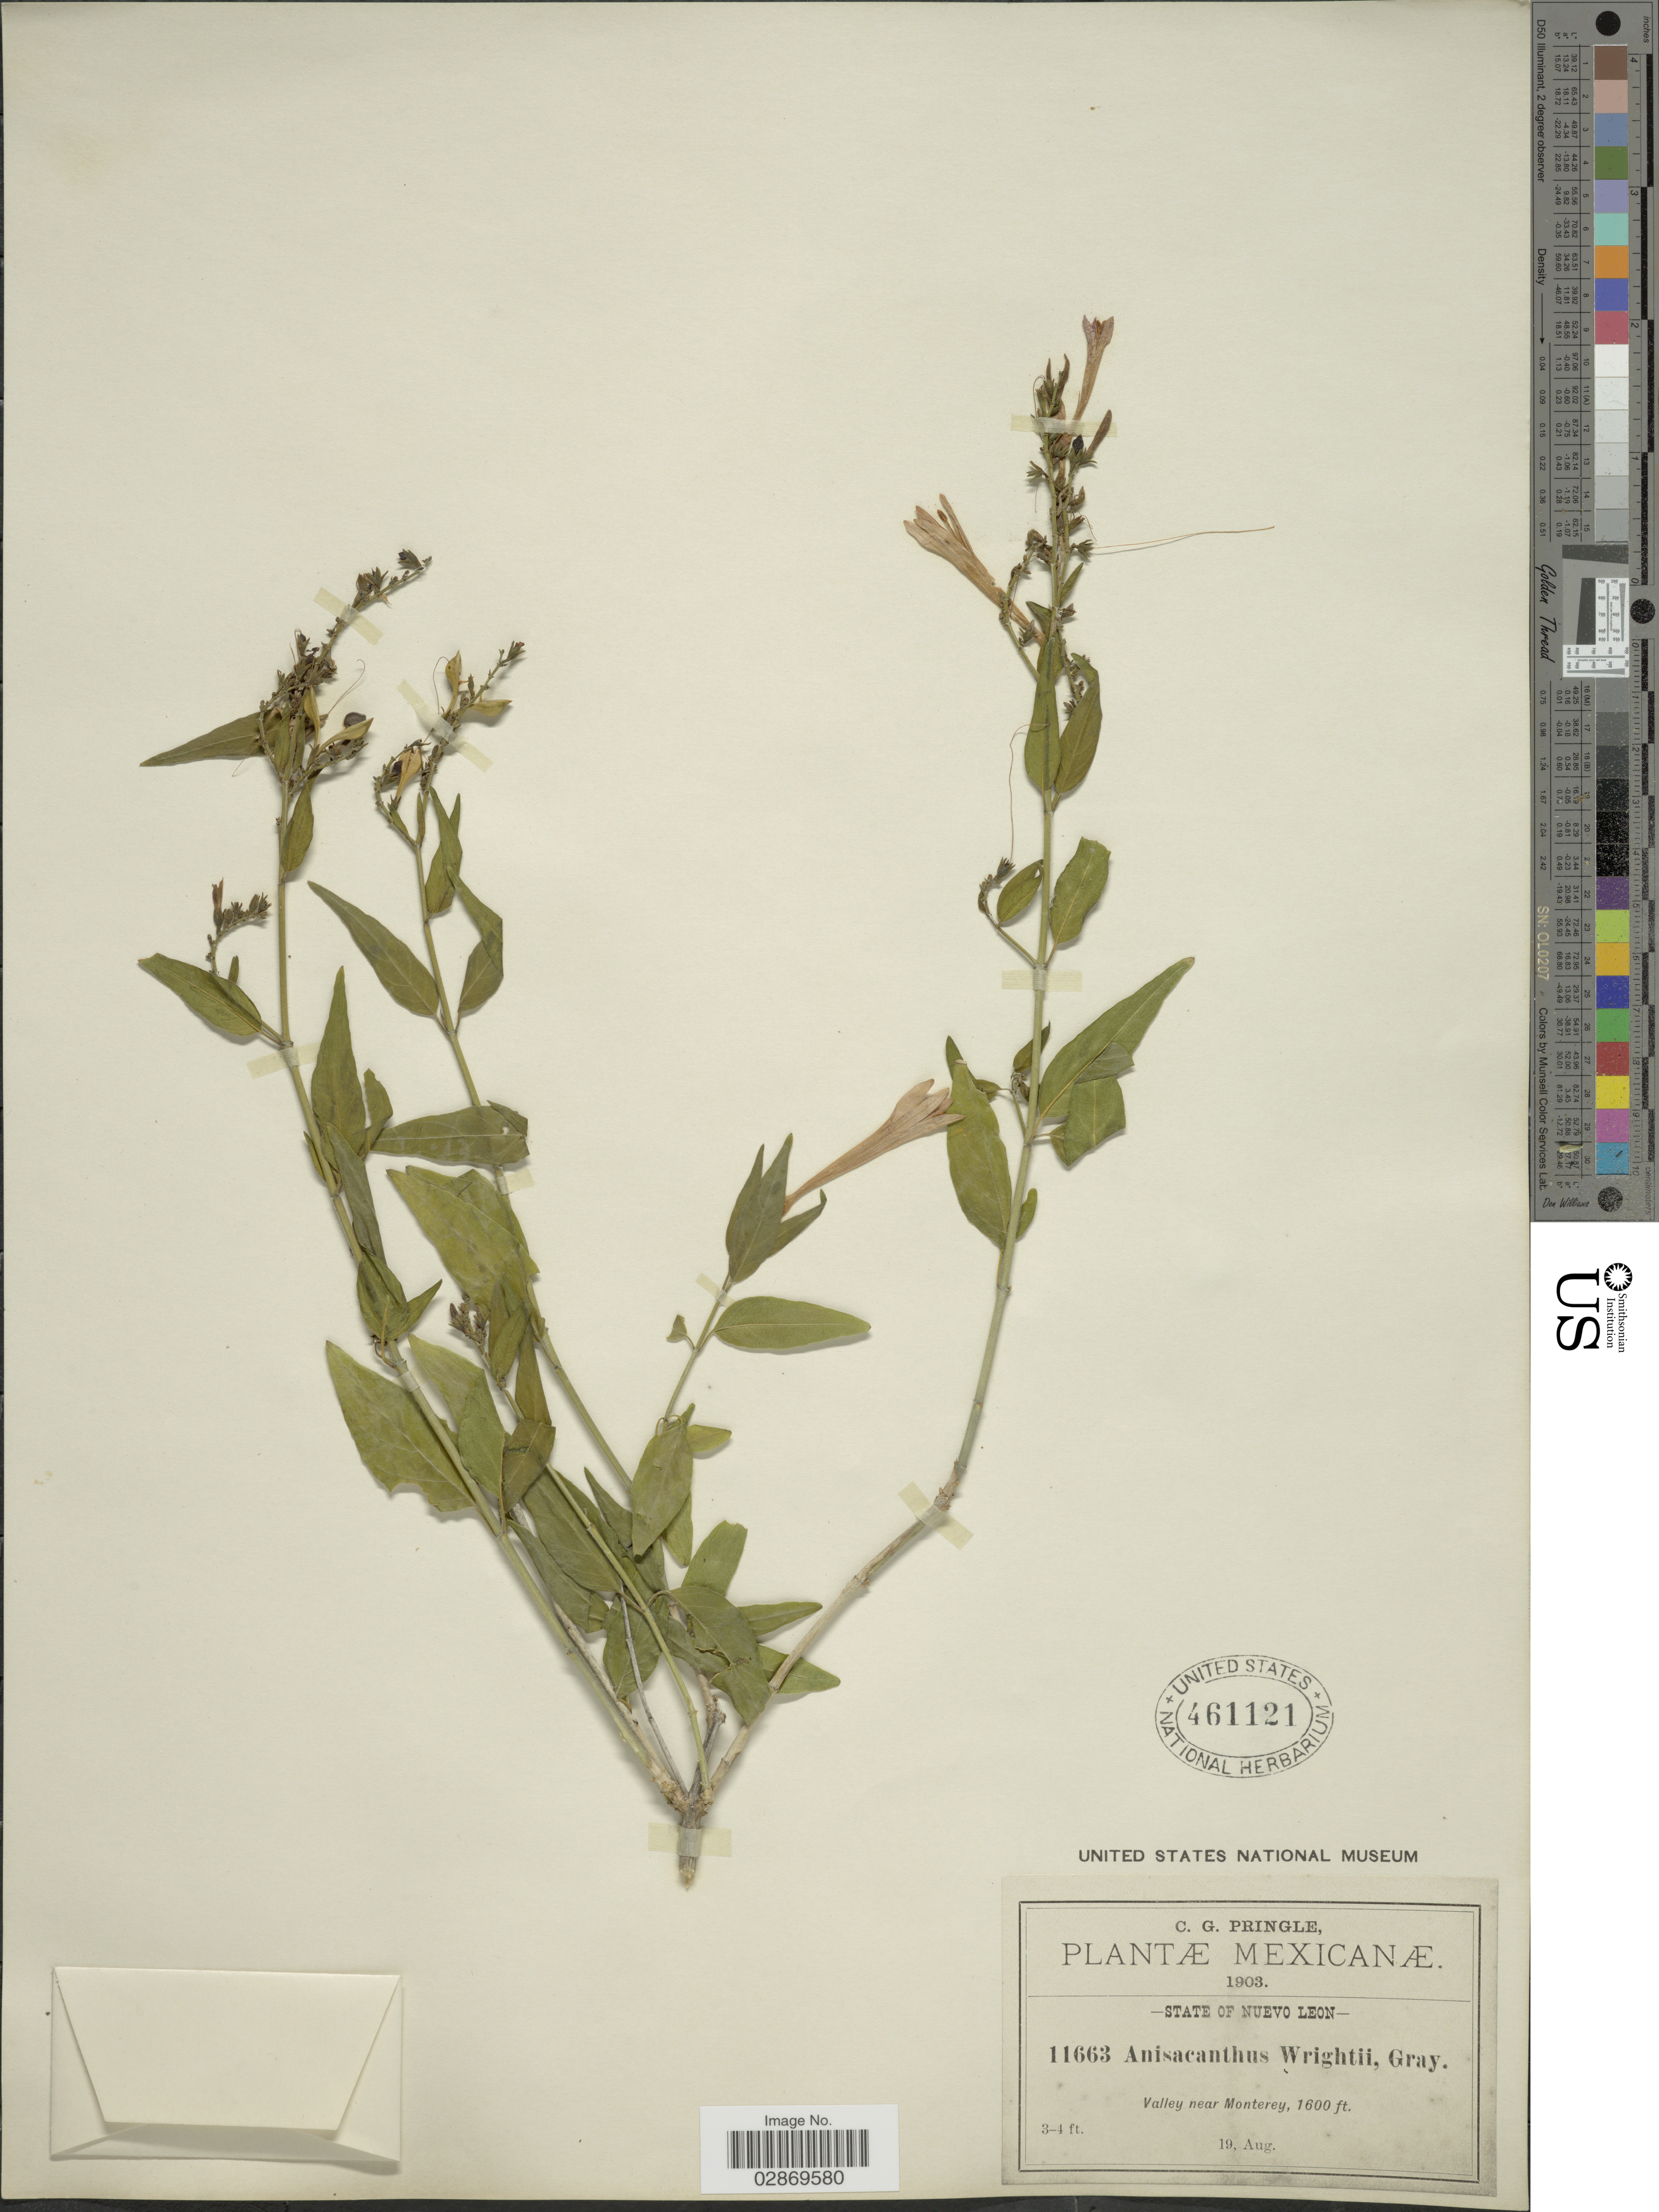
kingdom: Plantae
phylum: Tracheophyta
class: Magnoliopsida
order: Lamiales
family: Acanthaceae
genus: Anisacanthus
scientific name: Anisacanthus wrightii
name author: (Torr.) A. Gray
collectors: C. G. Pringle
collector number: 11663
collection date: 1903-08-19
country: Mexico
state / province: Nuevo León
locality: Valley near Monterey.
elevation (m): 488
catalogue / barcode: US 461121